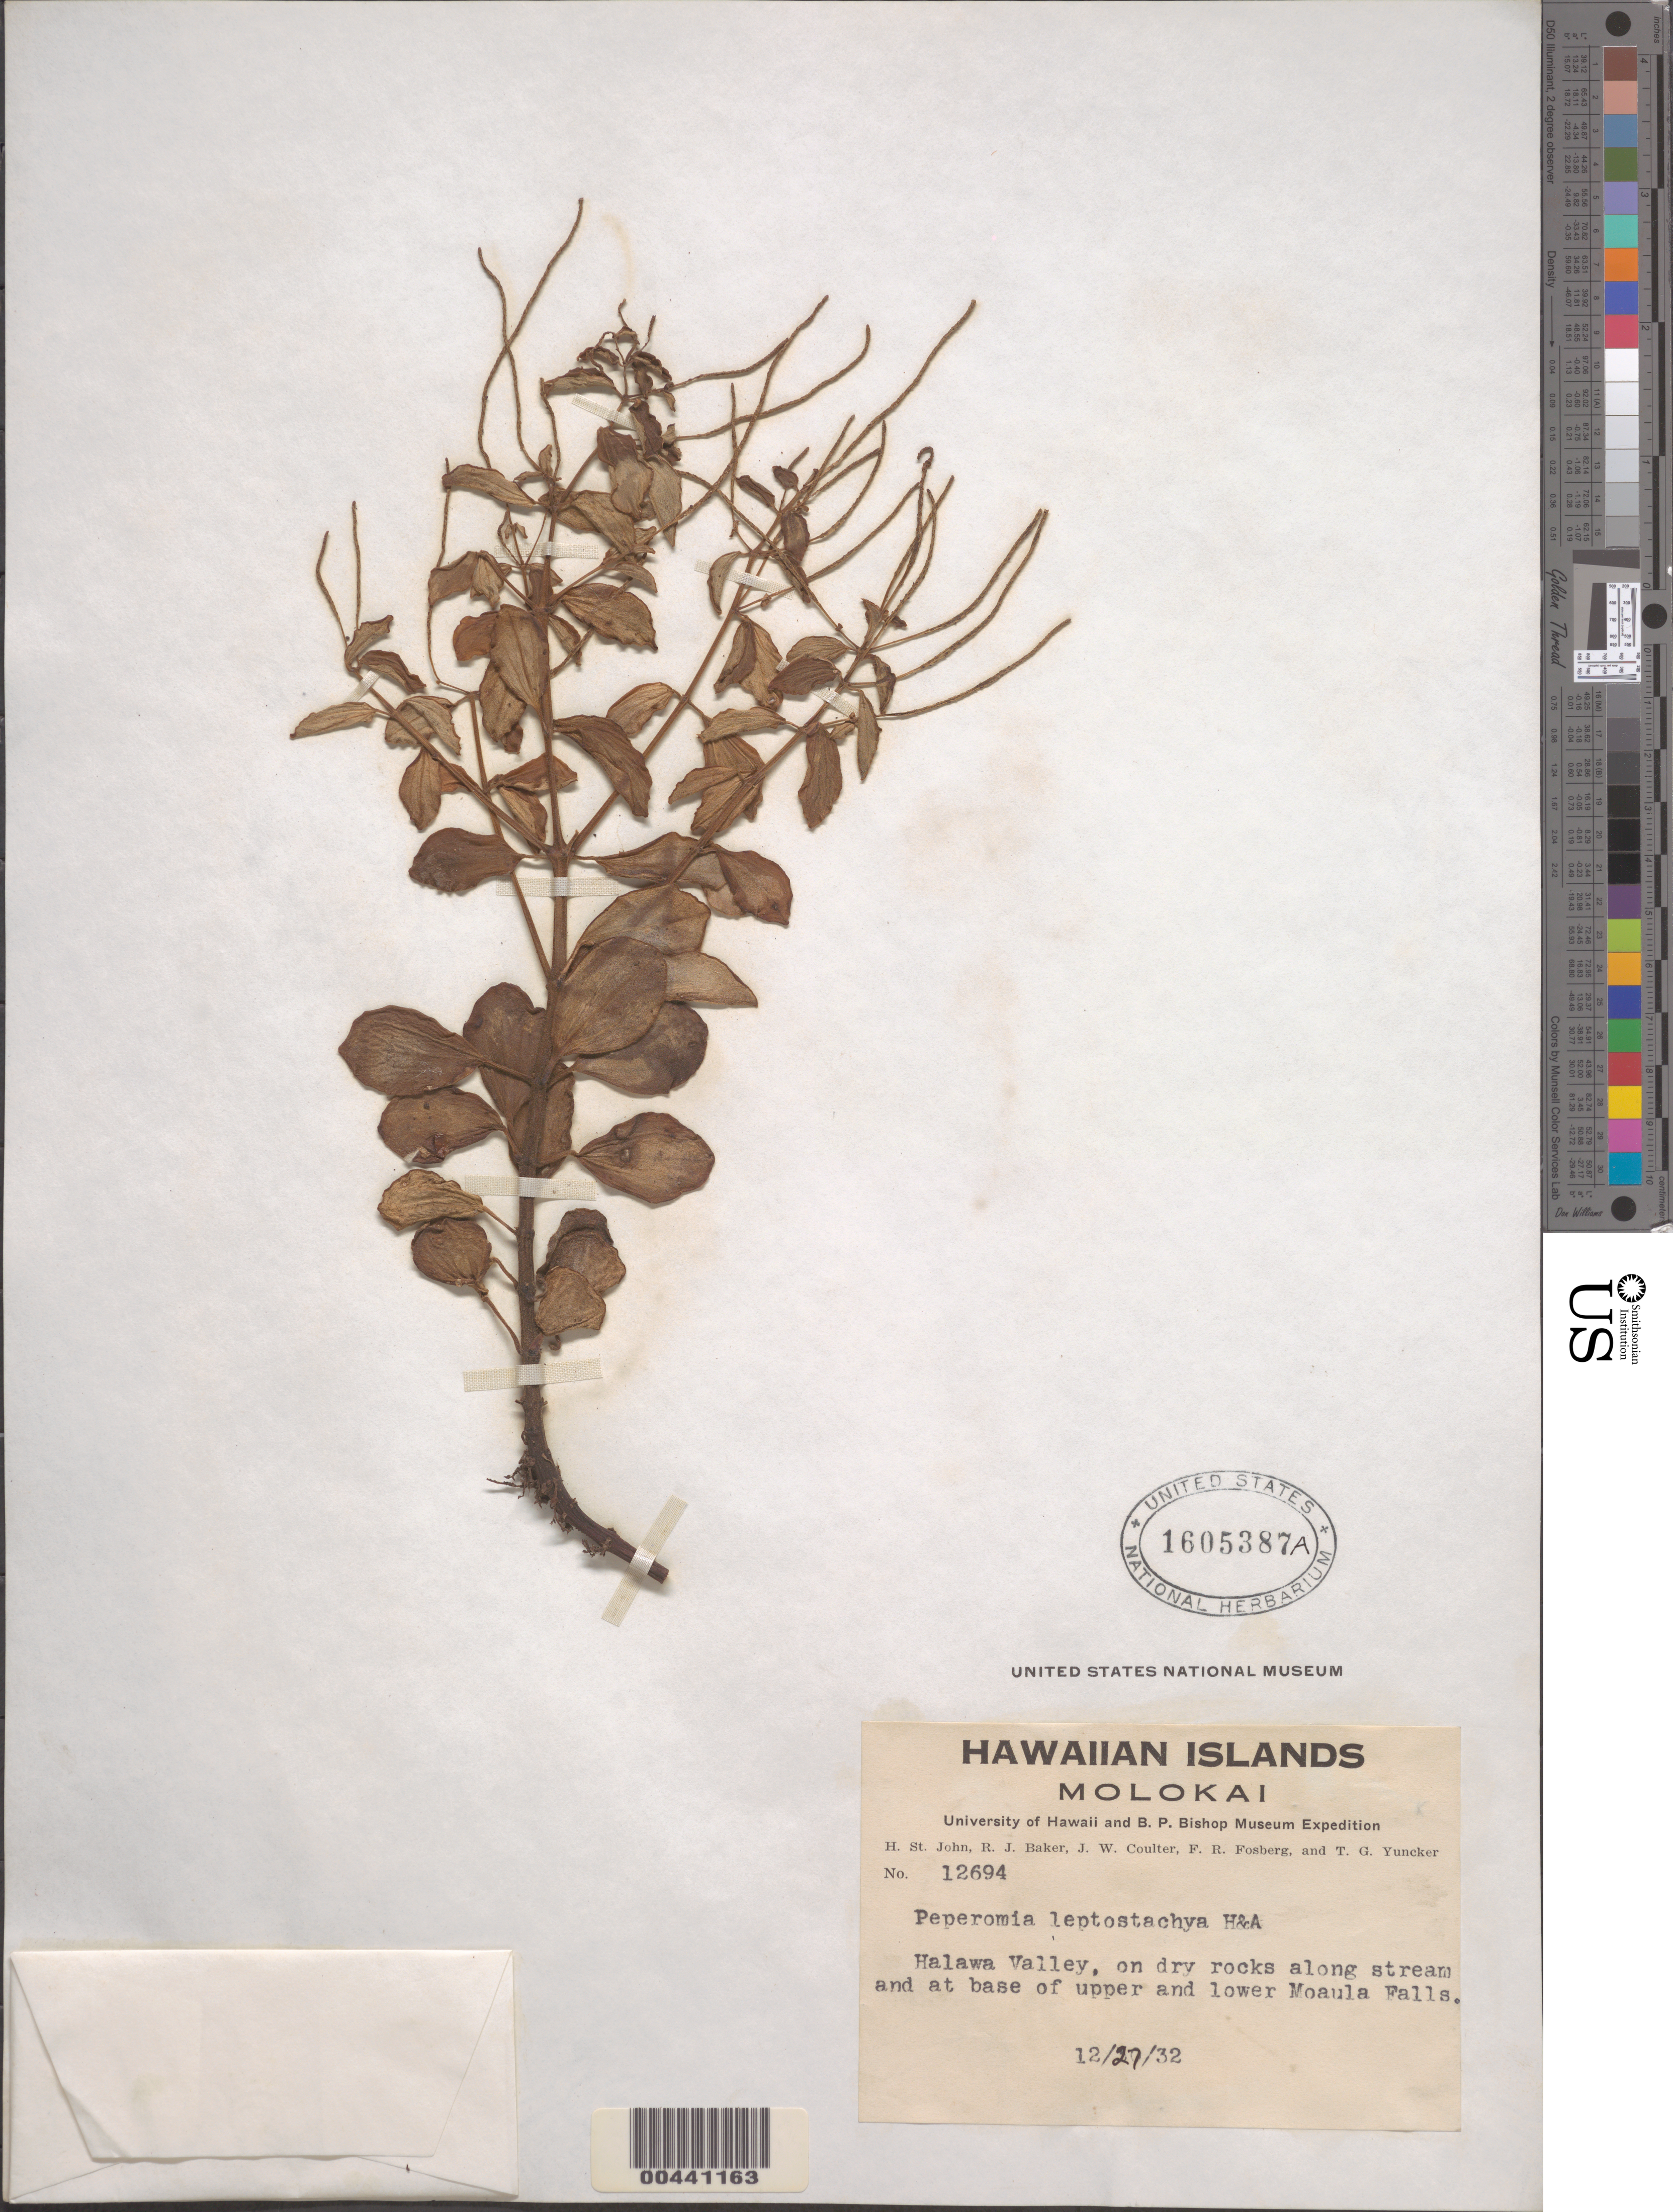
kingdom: Plantae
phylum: Tracheophyta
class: Magnoliopsida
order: Piperales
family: Piperaceae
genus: Peperomia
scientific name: Peperomia leptostachya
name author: Hook. & Arn.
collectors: H. St. John, R. J. Baker, J. W. Coulter & F. R. Fosberg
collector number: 12694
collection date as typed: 27 Dec 1932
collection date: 1932-12-27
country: United States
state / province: Hawaii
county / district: Maui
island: Moloka'i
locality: Halawa Valley, at base of upper and lower Moaula Falls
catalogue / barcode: US 1605387